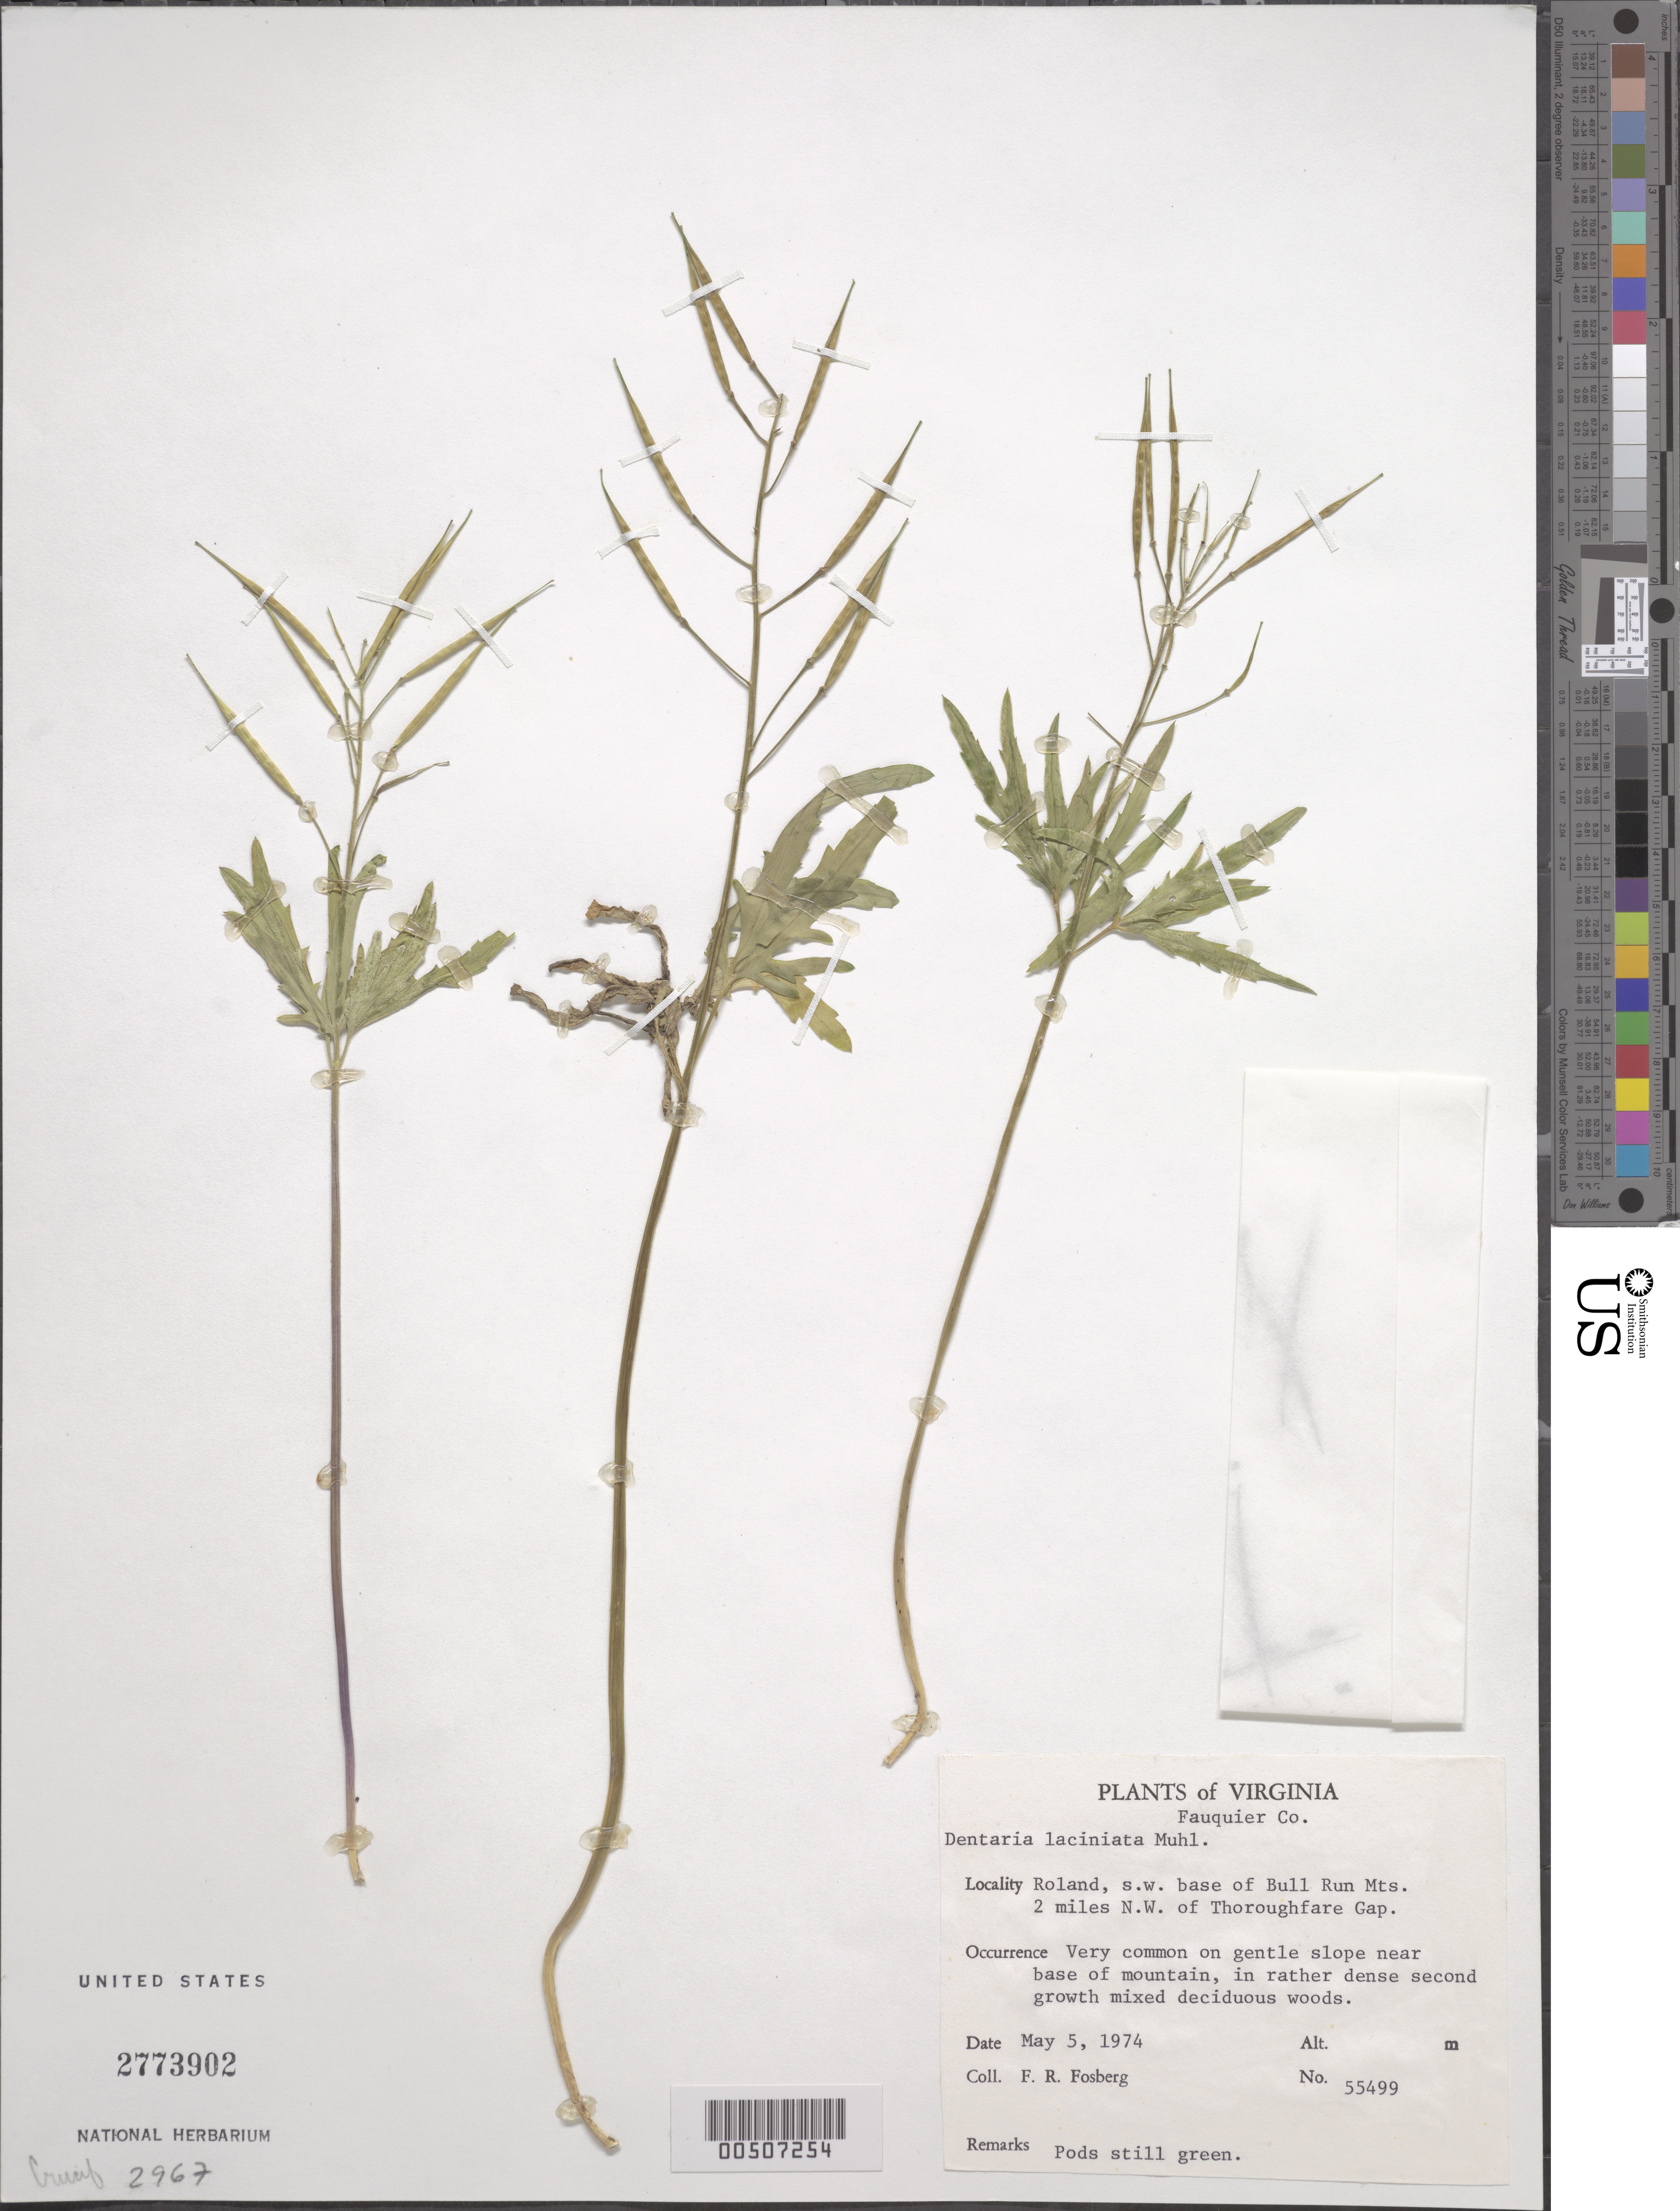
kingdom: Plantae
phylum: Tracheophyta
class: Magnoliopsida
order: Brassicales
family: Brassicaceae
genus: Cardamine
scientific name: Cardamine concatenata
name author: (Michx.) Sw.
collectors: F. R. Fosberg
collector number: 5499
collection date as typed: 05 May 1974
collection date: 1974-05-05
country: United States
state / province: Virginia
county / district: Fauquier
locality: Roland, NW of Bull Run Mts. NW of Thorofare Gap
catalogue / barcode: US 2773902